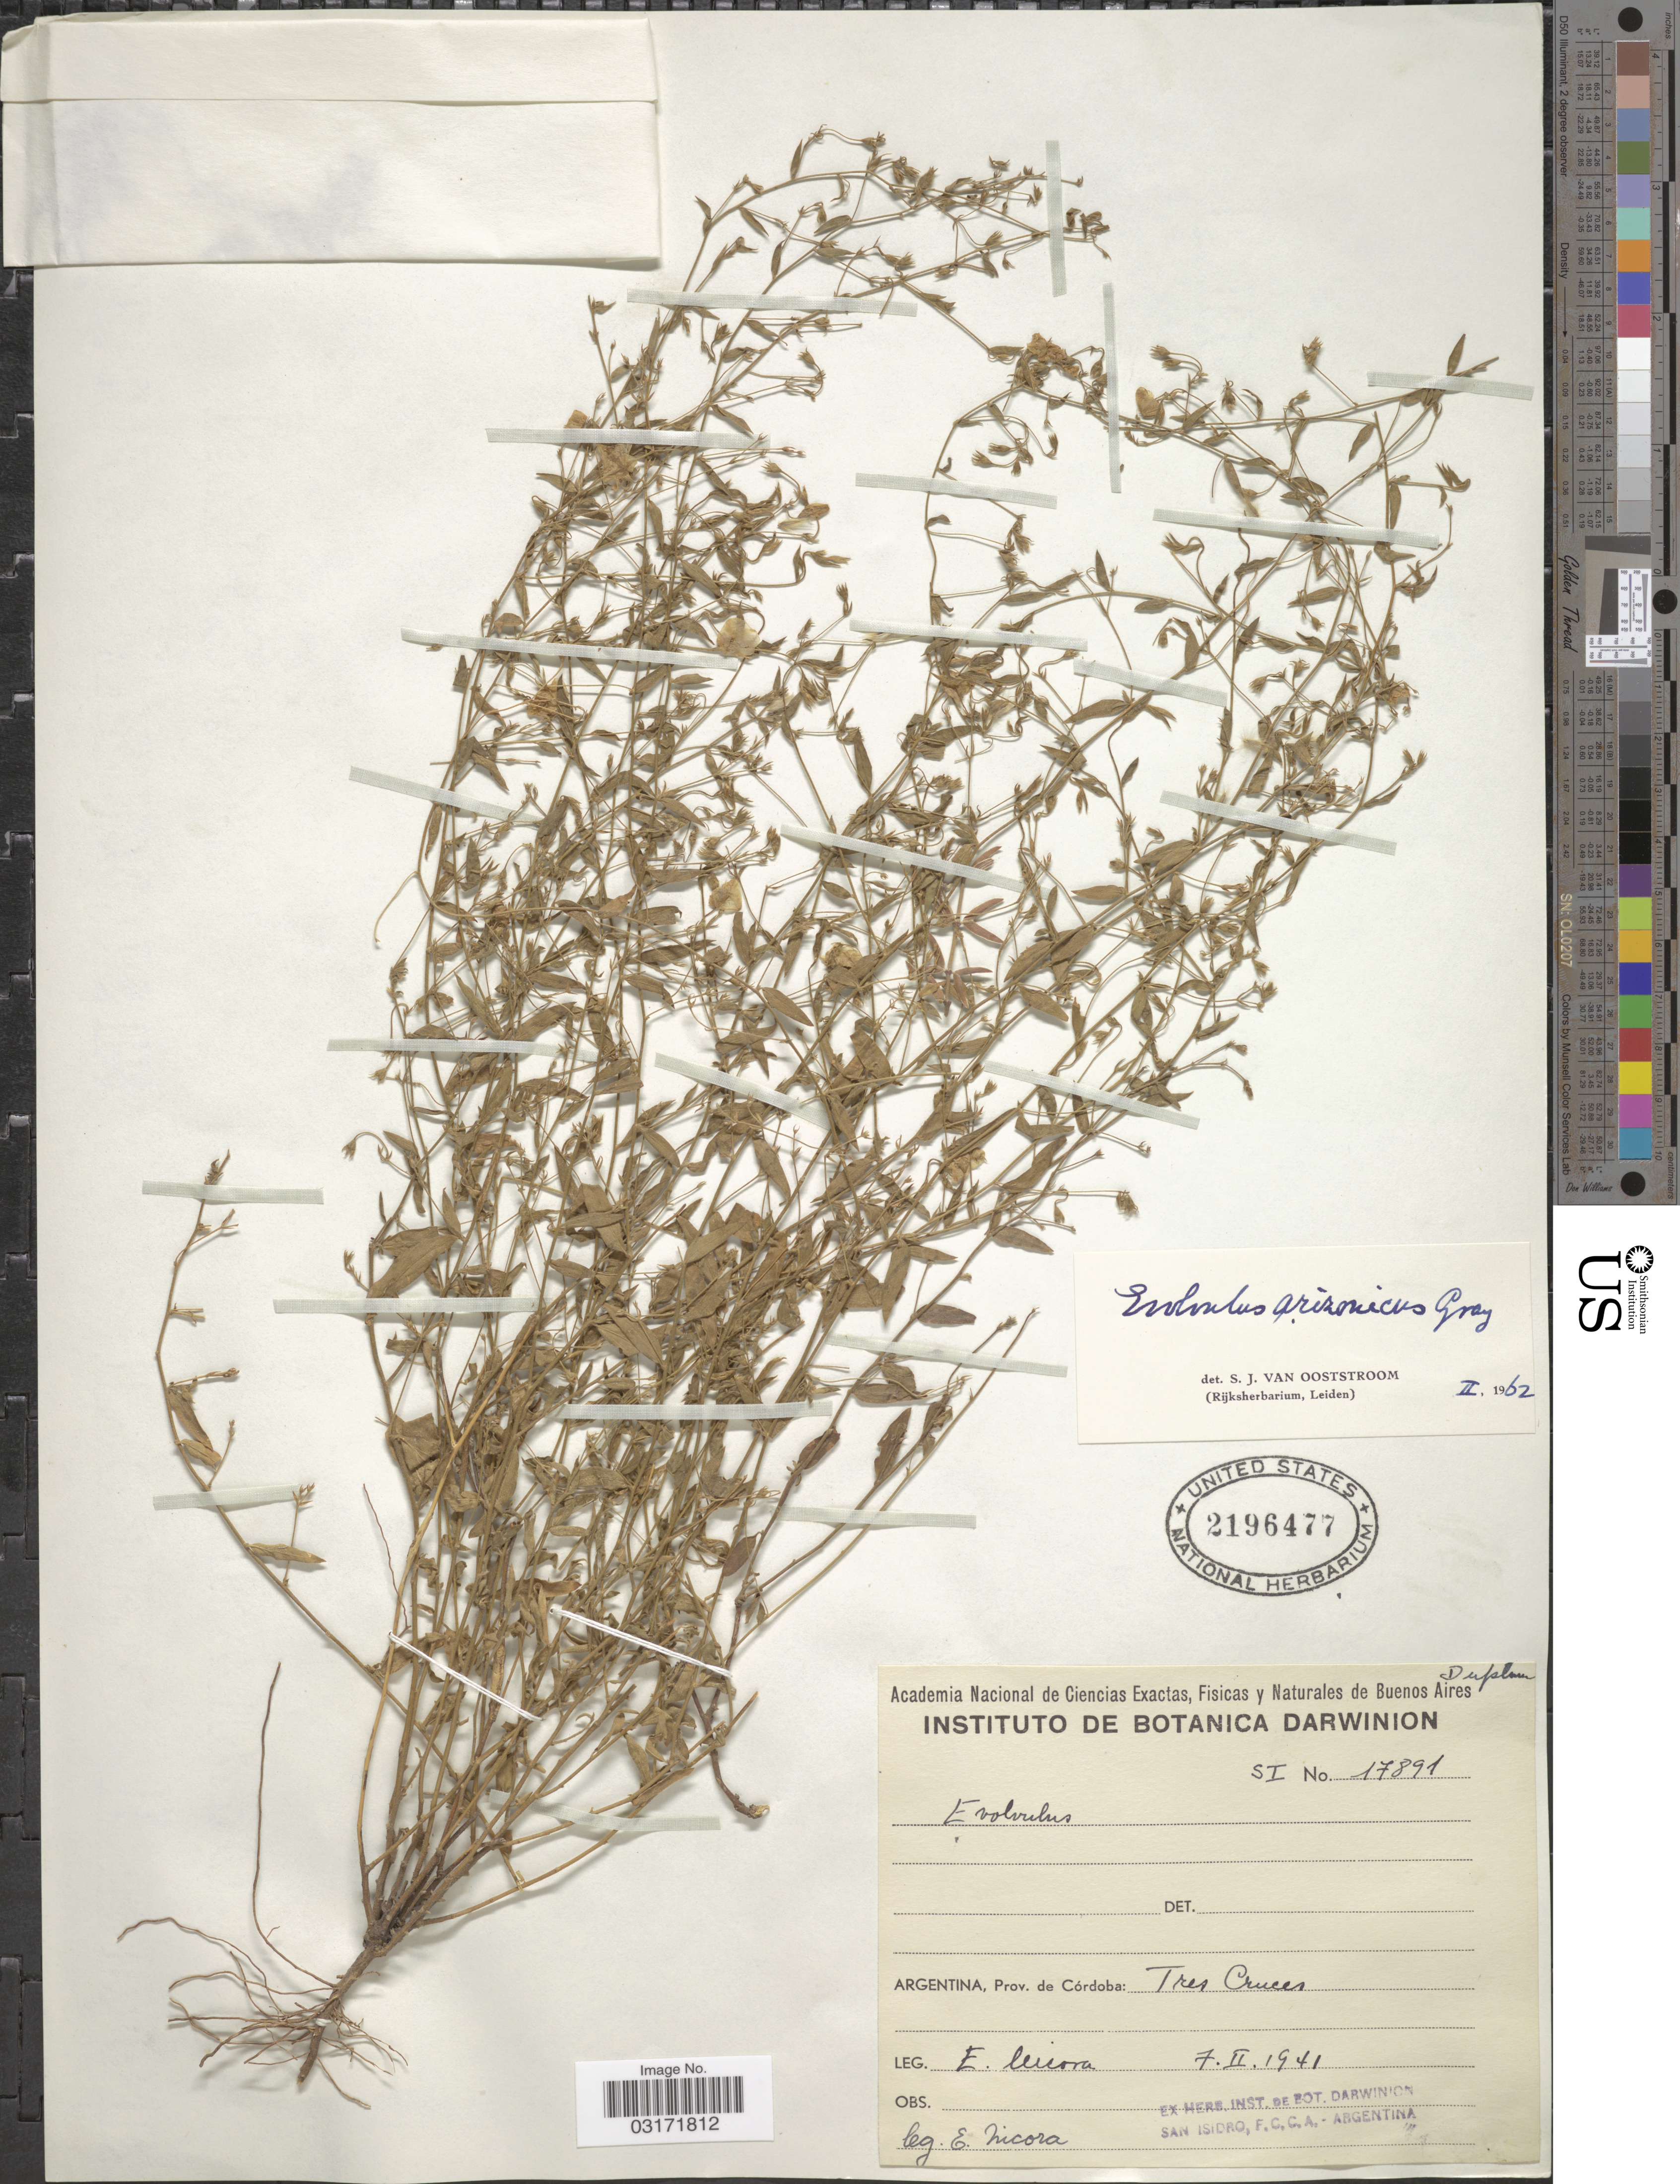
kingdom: Plantae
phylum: Tracheophyta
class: Magnoliopsida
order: Solanales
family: Convolvulaceae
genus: Evolvulus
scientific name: Evolvulus arizonicus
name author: A. Gray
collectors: E. Nicora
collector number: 17891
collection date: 1941-02-07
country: Argentina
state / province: Cordoba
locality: Tres Cruces.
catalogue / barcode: US 2196477